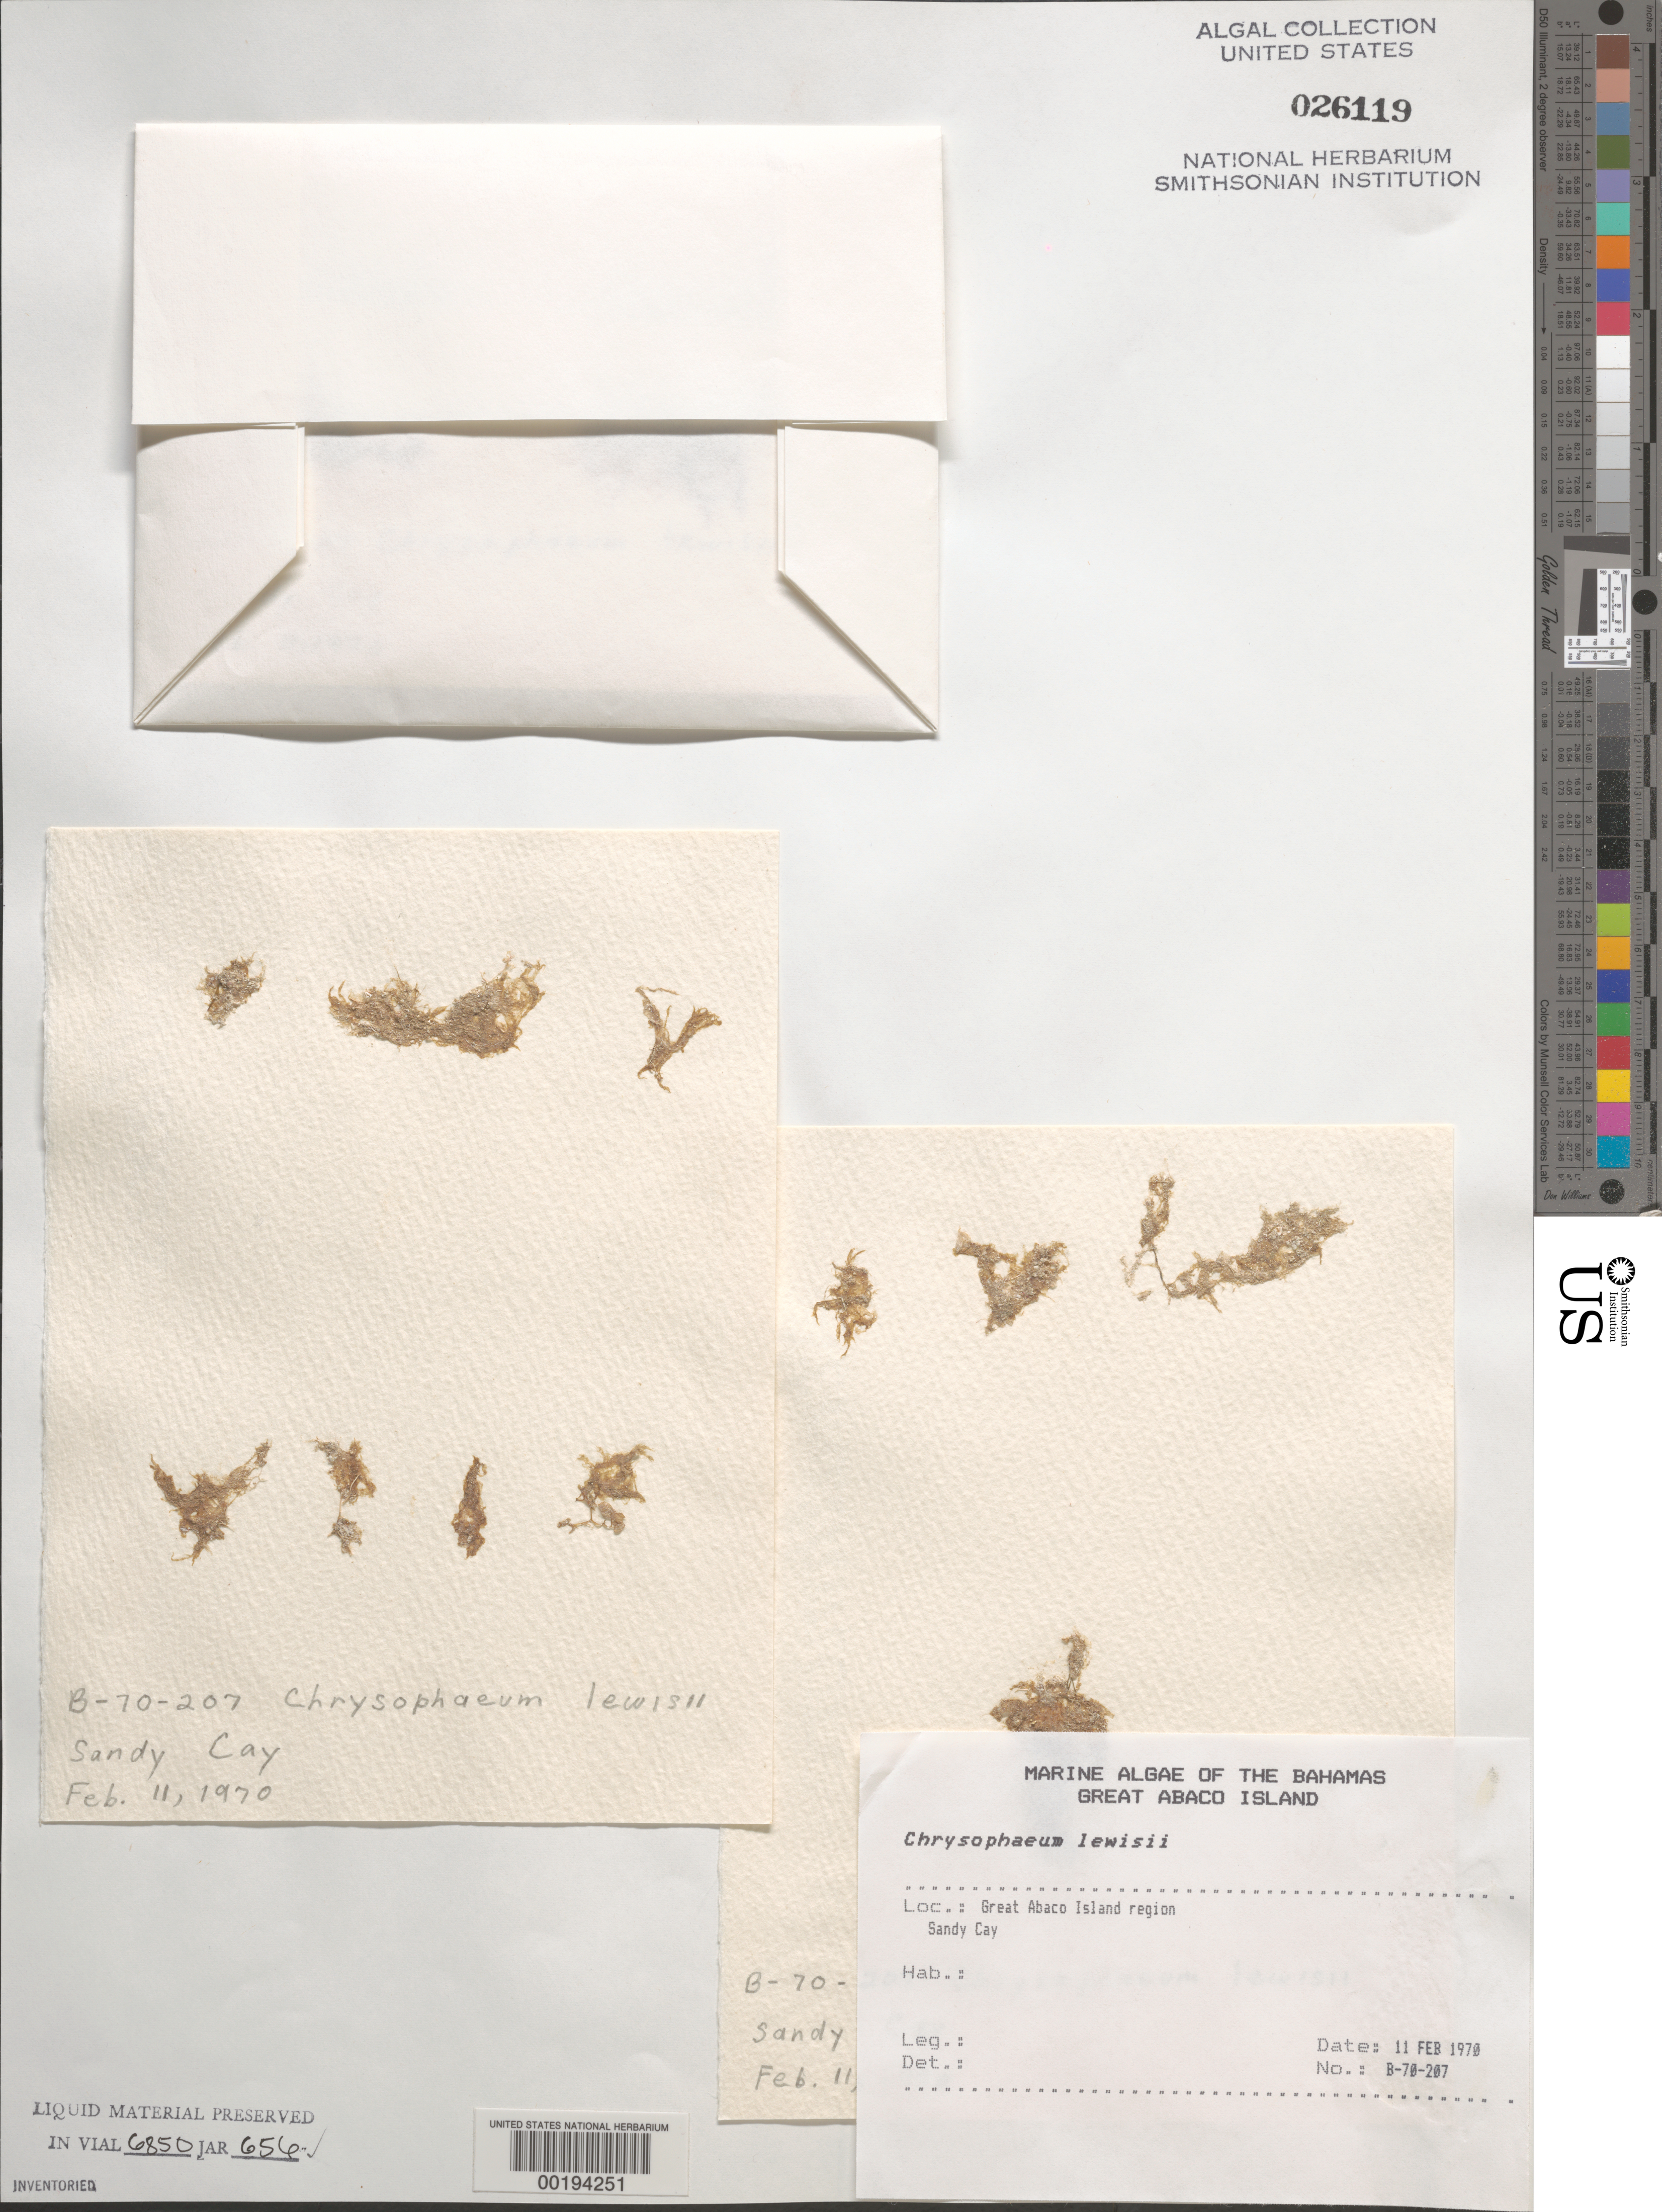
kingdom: Chromista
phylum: Ochrophyta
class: Dictyochophyceae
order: Sarcinochrysidales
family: Sarcinochrysidaceae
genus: Chrysophaeum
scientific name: Chrysophaeum lewisii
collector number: B-70-207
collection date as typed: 11 Feb 1970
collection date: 1970-02-11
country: Bahamas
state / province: Abaco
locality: Sandy cay, great abaco island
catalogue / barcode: US 26119